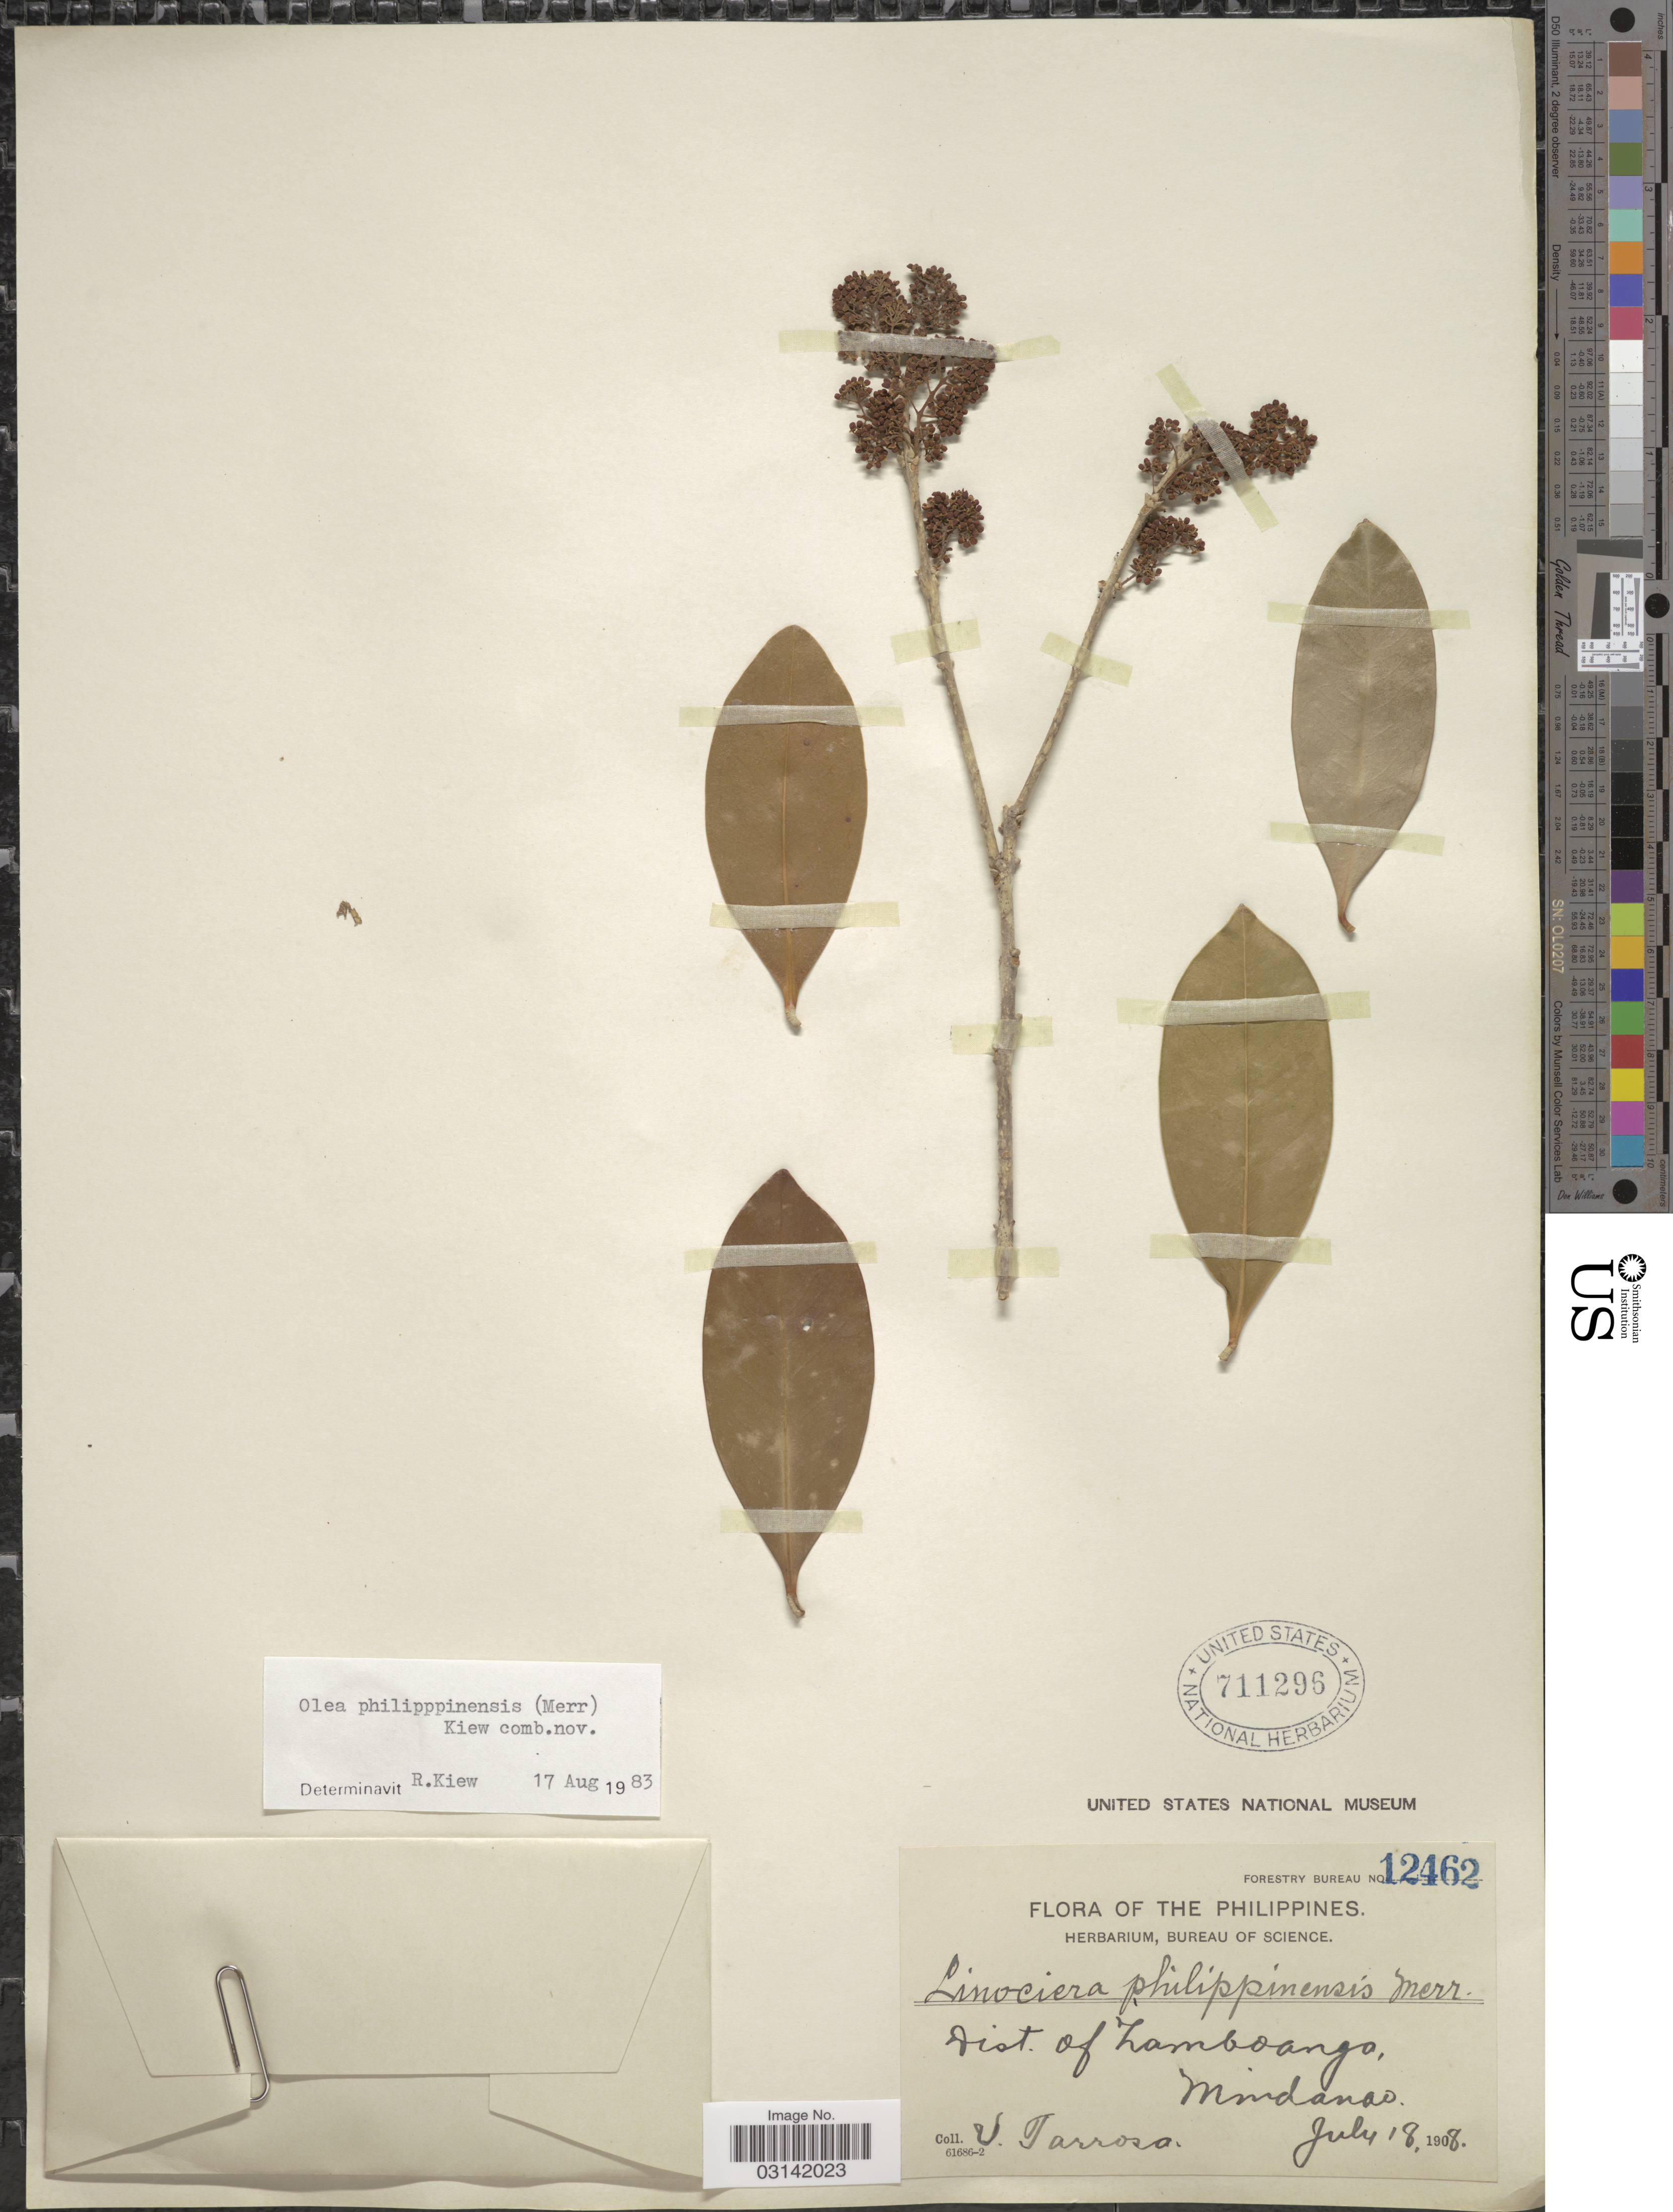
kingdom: Plantae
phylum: Tracheophyta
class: Magnoliopsida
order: Lamiales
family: Oleaceae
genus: Tetrapilus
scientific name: Tetrapilus borneensis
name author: (Boerl.) de Juana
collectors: V. Tarrosa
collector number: Forestry Bureau 12462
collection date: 1908-07-18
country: Philippines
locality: Dist. of Zamboanga, Mindanao.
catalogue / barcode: US 711296